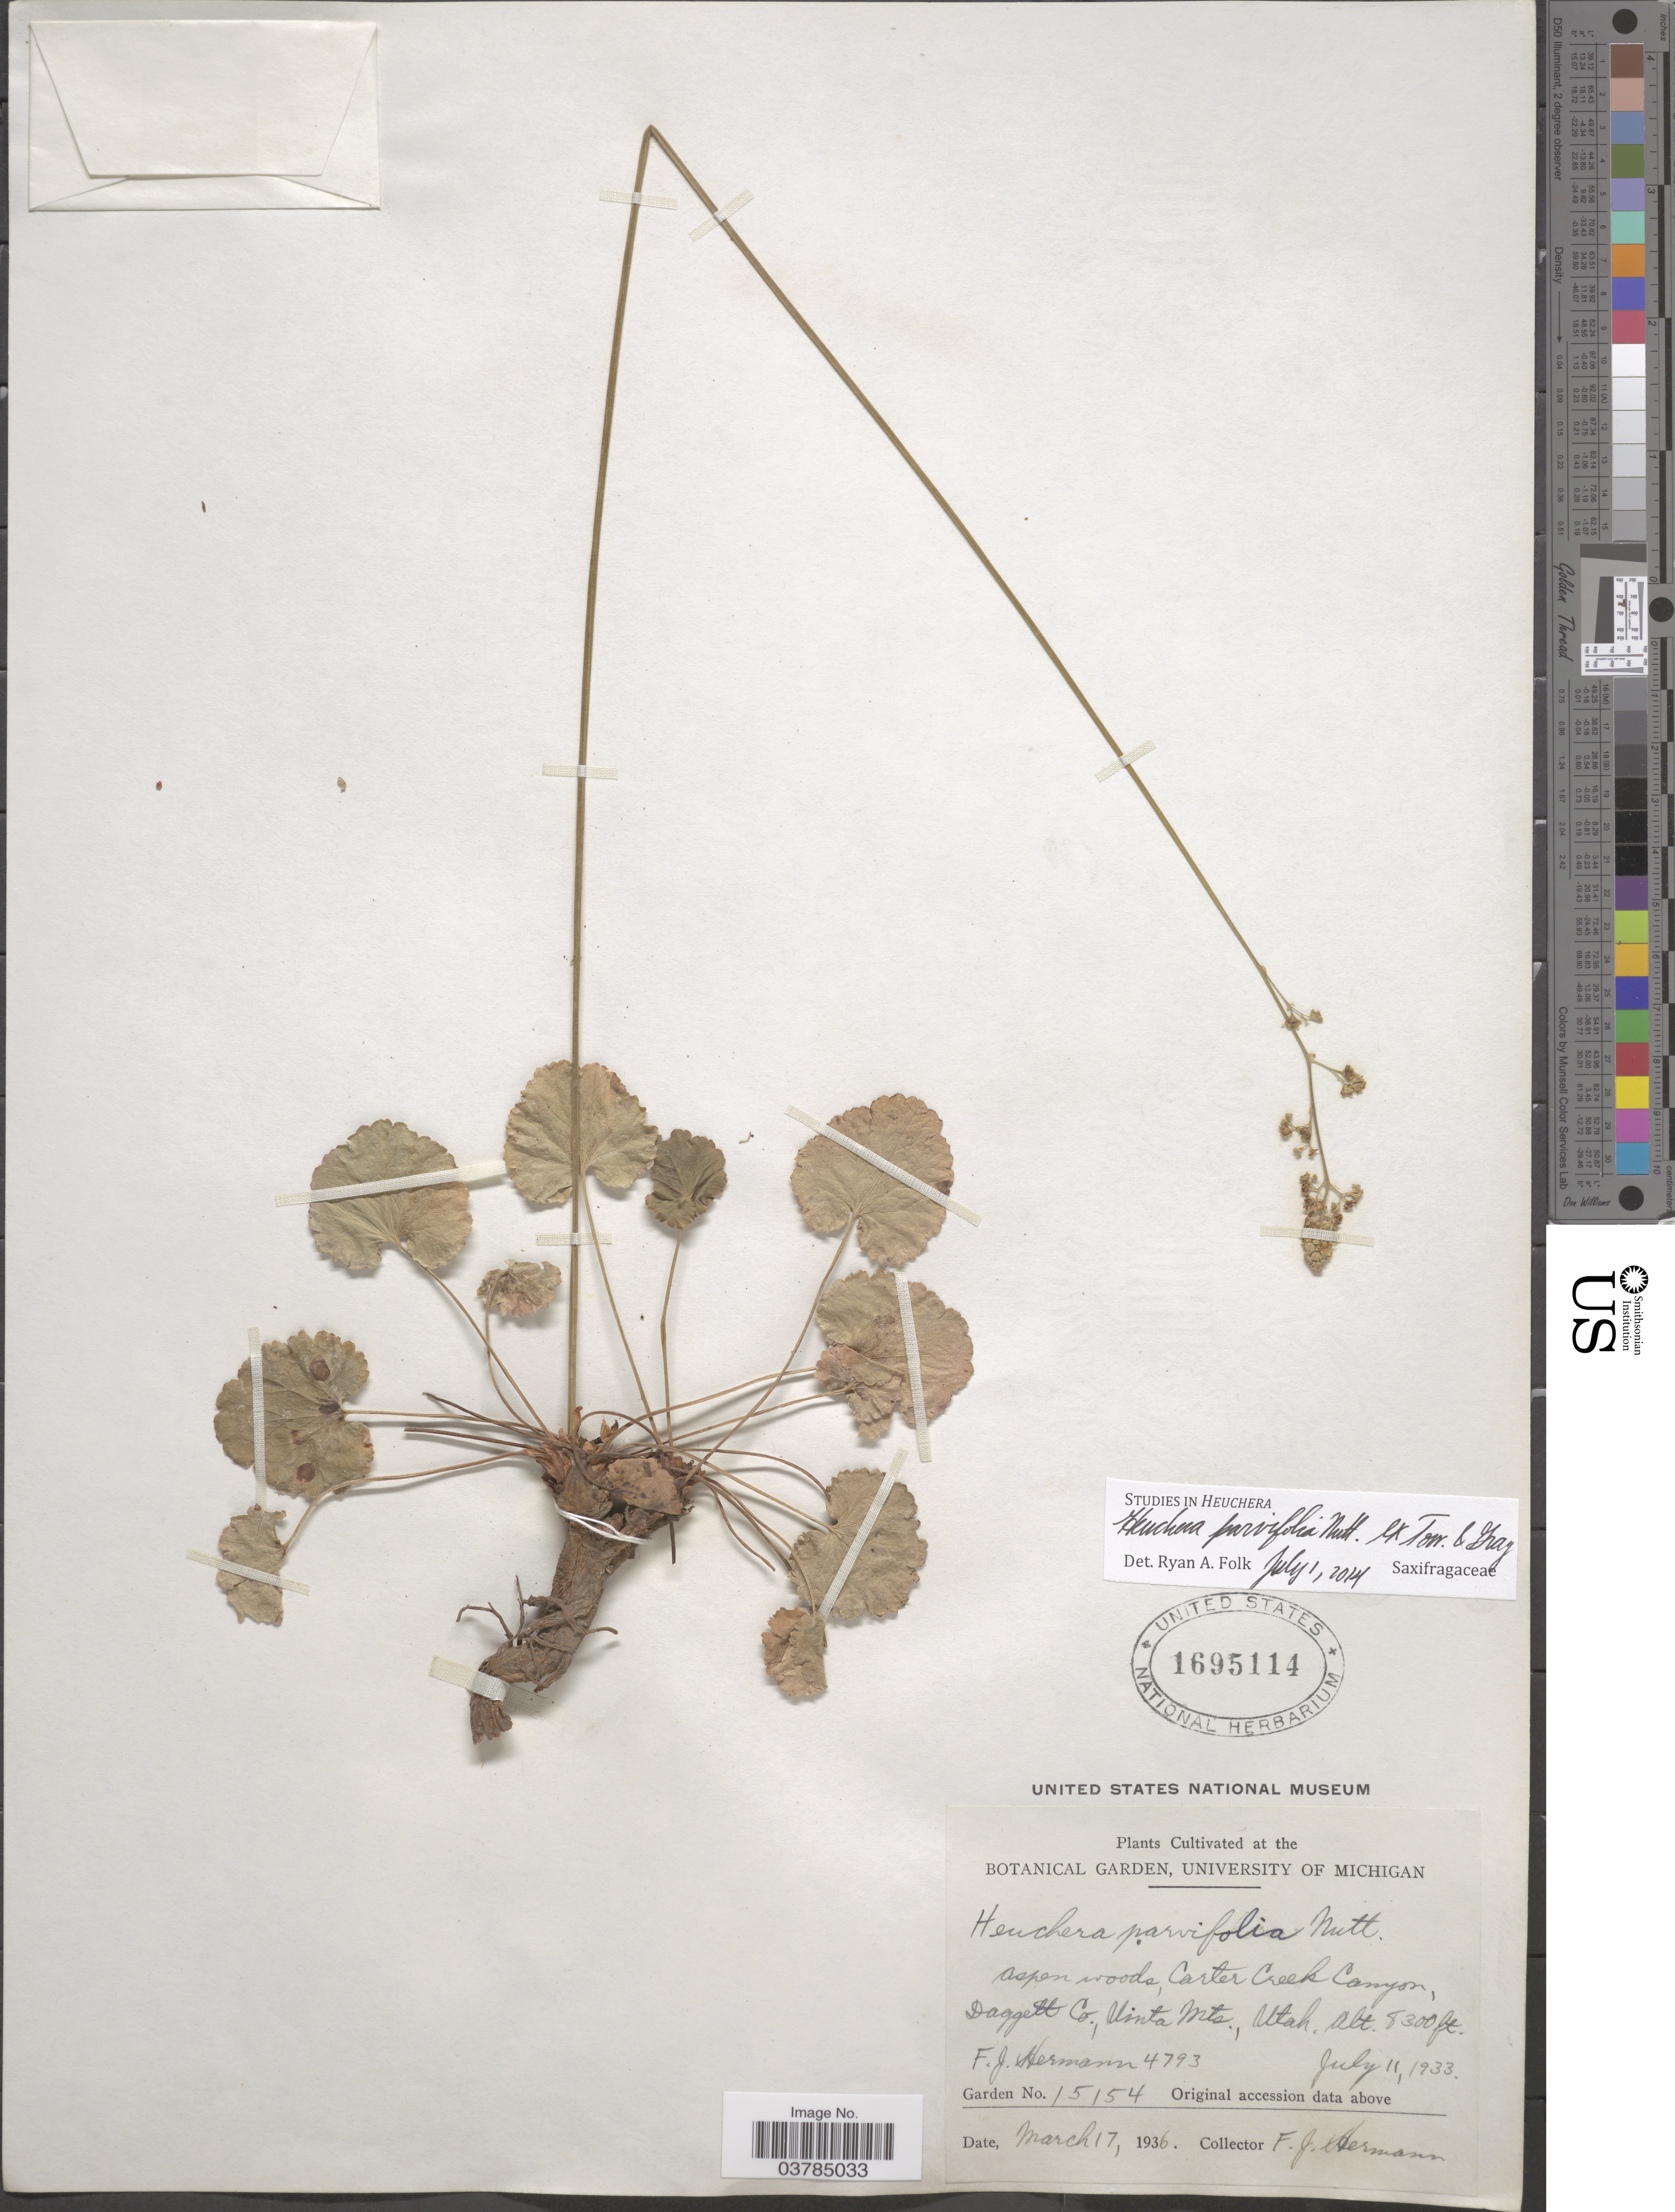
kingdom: Plantae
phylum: Tracheophyta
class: Magnoliopsida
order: Saxifragales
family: Saxifragaceae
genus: Heuchera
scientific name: Heuchera parvifolia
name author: Nutt.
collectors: F. J. Hermann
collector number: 4793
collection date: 1933-07-11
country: United States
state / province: Utah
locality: Aspen woods, Carter Creek Canyon, Daggett Co., Uinta Mts.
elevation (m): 2530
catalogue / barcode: US 1695114